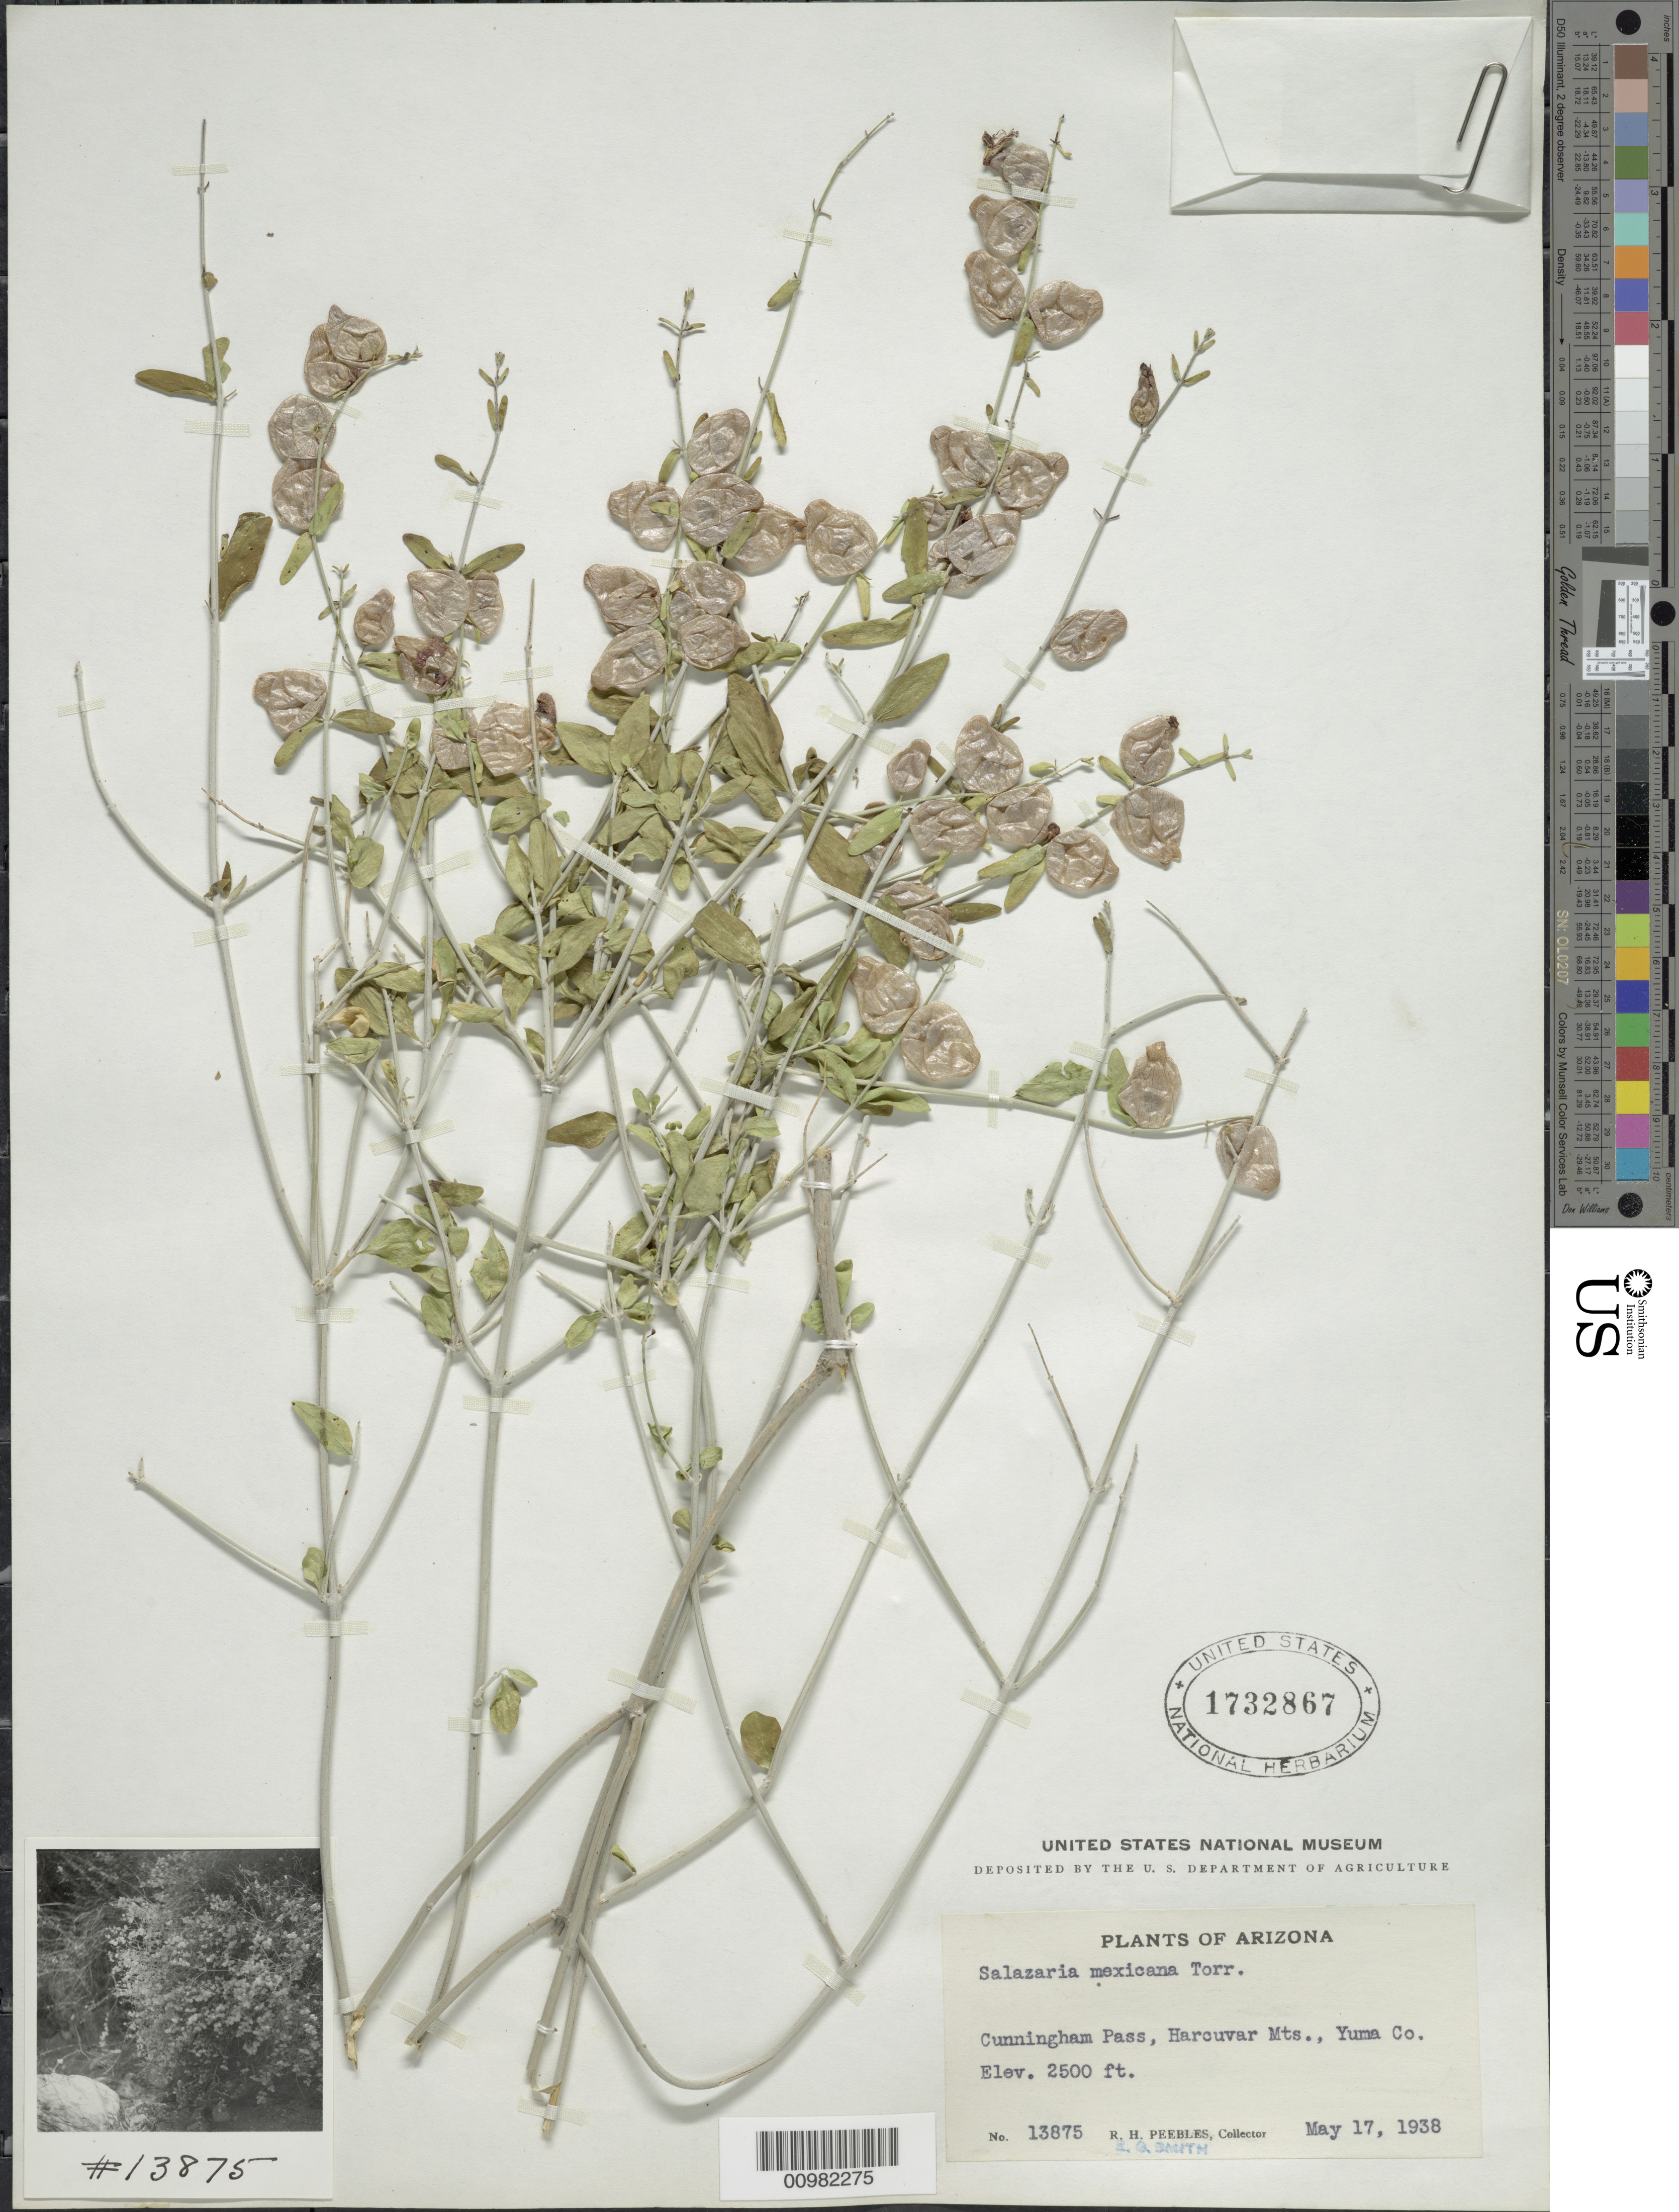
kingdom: Plantae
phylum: Tracheophyta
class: Magnoliopsida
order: Lamiales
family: Lamiaceae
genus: Salazaria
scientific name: Salazaria mexicana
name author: Torr.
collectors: R. H. Peebles & E. G. Smith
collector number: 13875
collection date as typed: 17 May 1938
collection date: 1938-05-17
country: United States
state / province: Arizona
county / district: Yuma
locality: Harcuvar Mts.; Cunningham Pass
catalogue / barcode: US 1732867